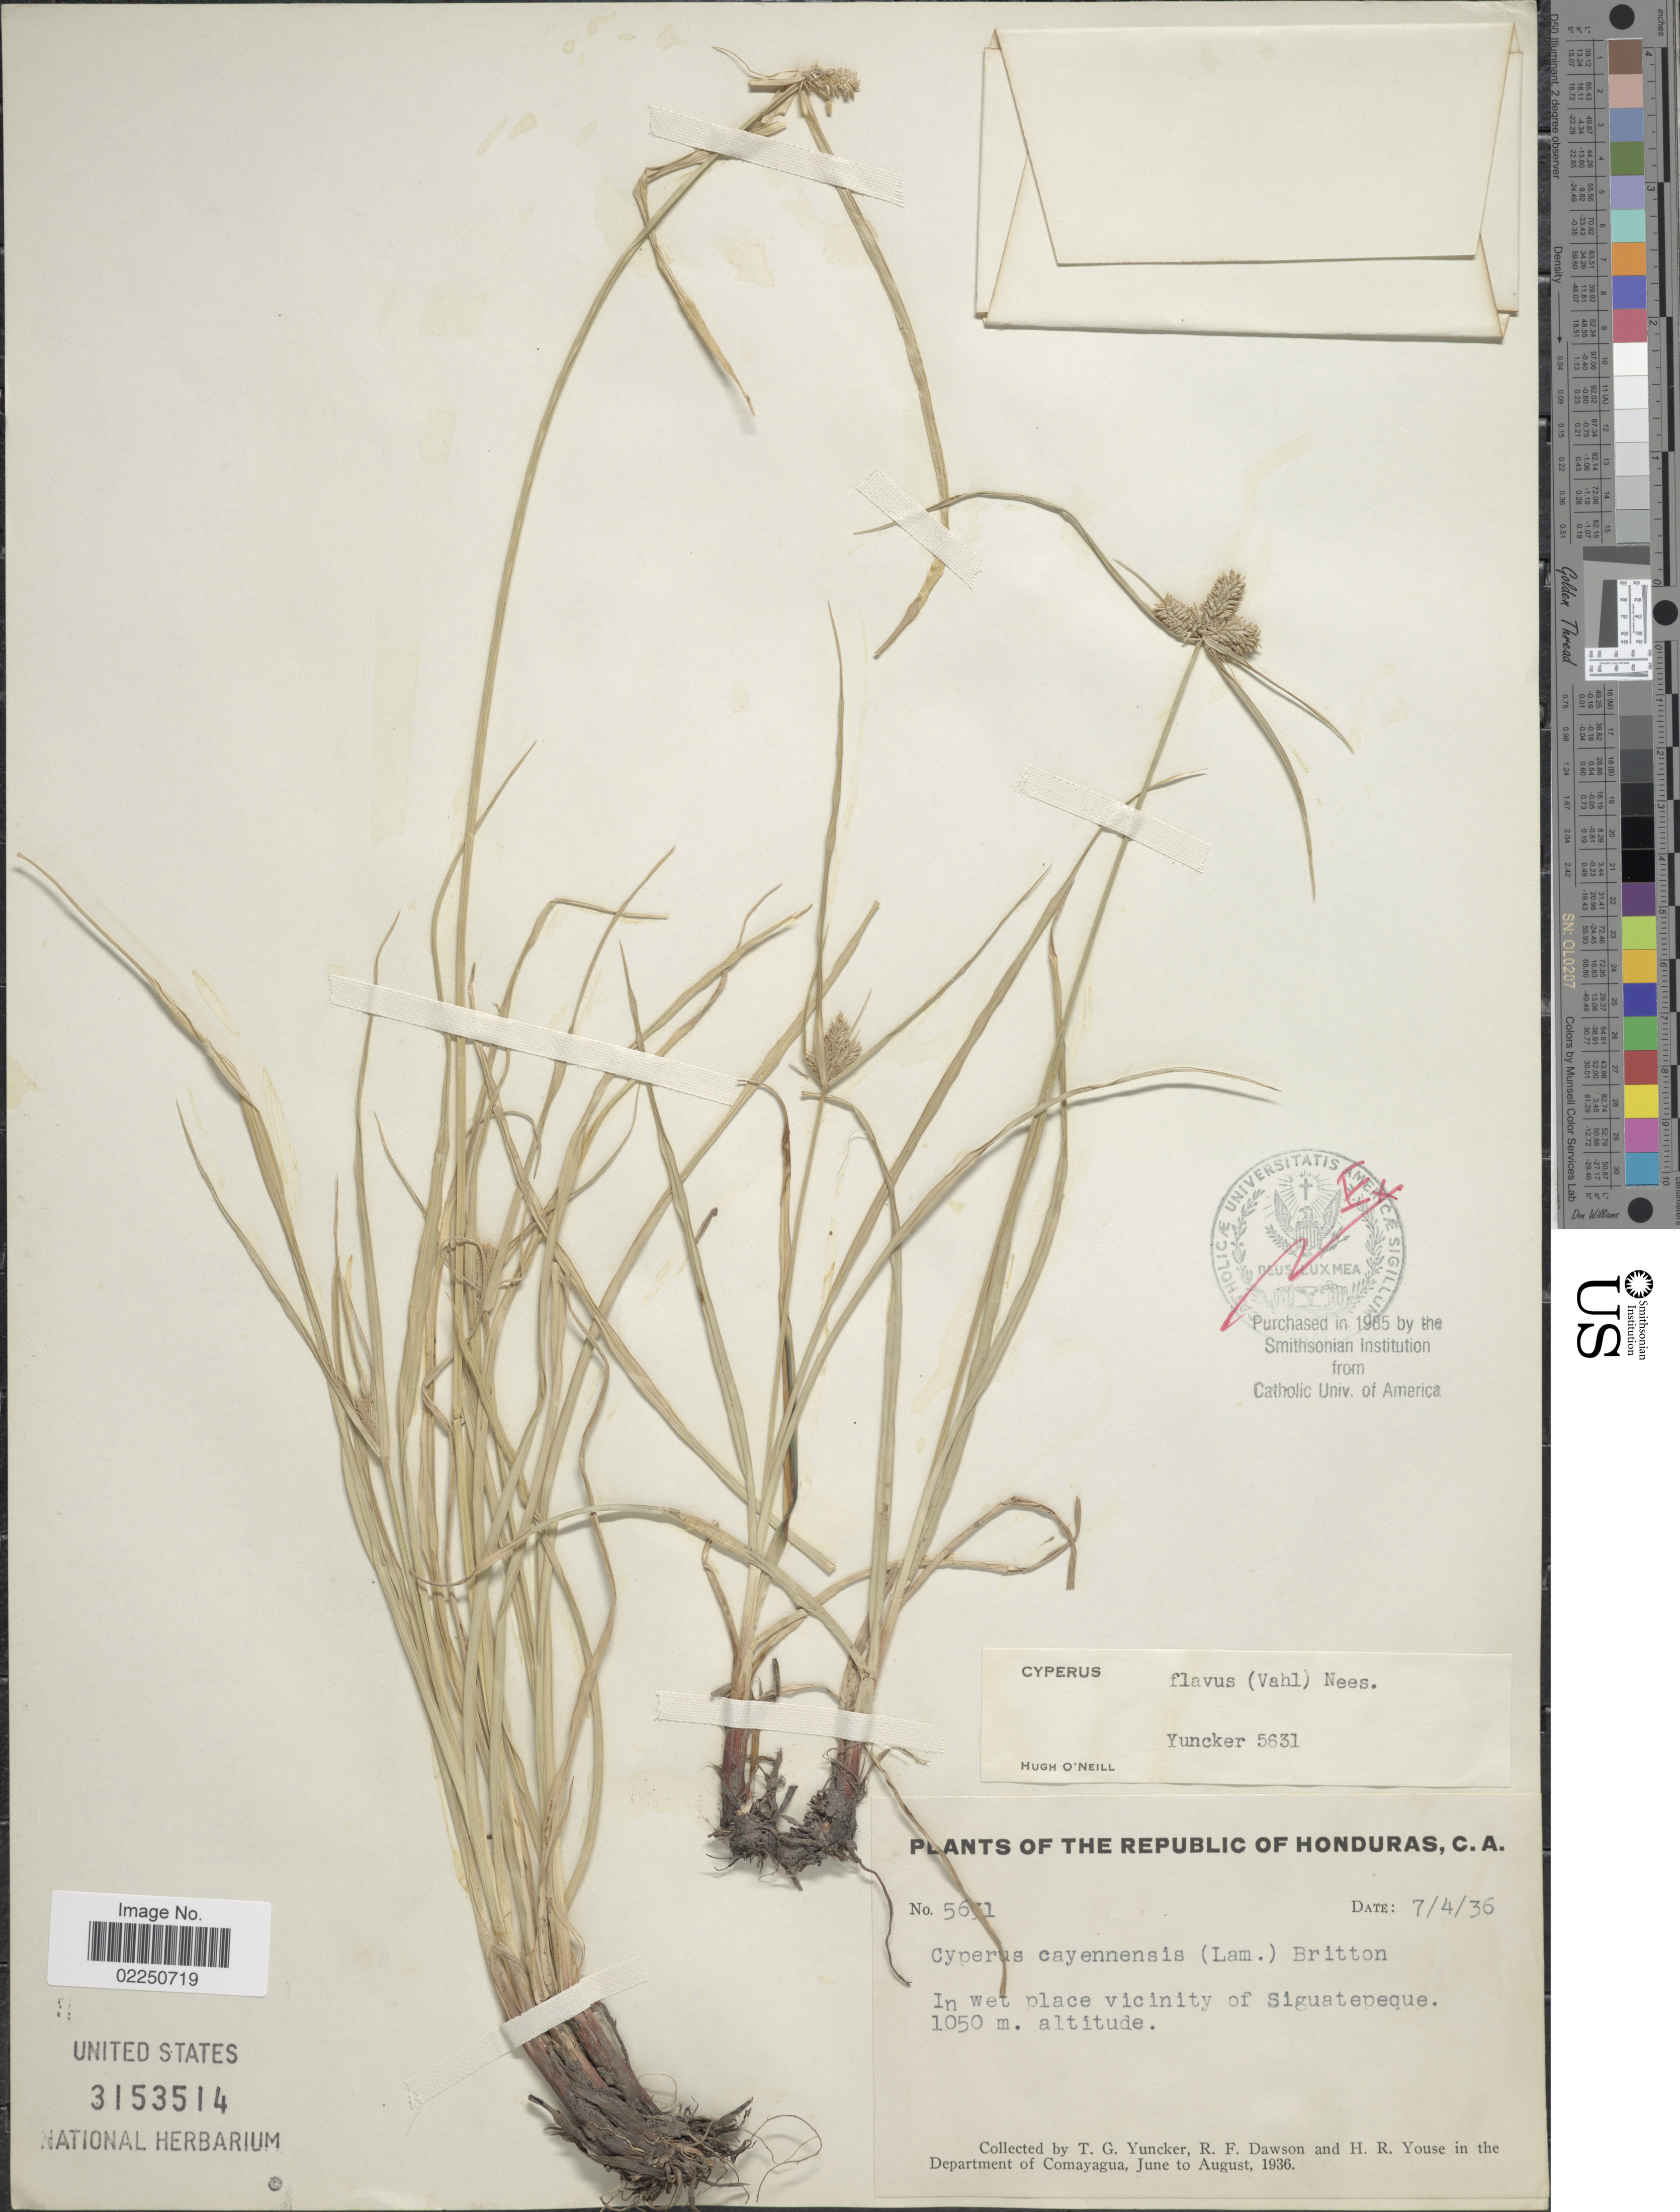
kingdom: Plantae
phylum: Tracheophyta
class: Liliopsida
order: Poales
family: Cyperaceae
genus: Cyperus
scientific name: Cyperus aggregatus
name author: (Willd.) Endl.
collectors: T. G. Yuncker, R. F. Dawson & H. Youse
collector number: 5631*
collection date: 1936-07-04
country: Honduras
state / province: Comayagua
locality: Republic of Honduras, In wet place vicinity of Siguatepeque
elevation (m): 1050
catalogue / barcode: US 3153514